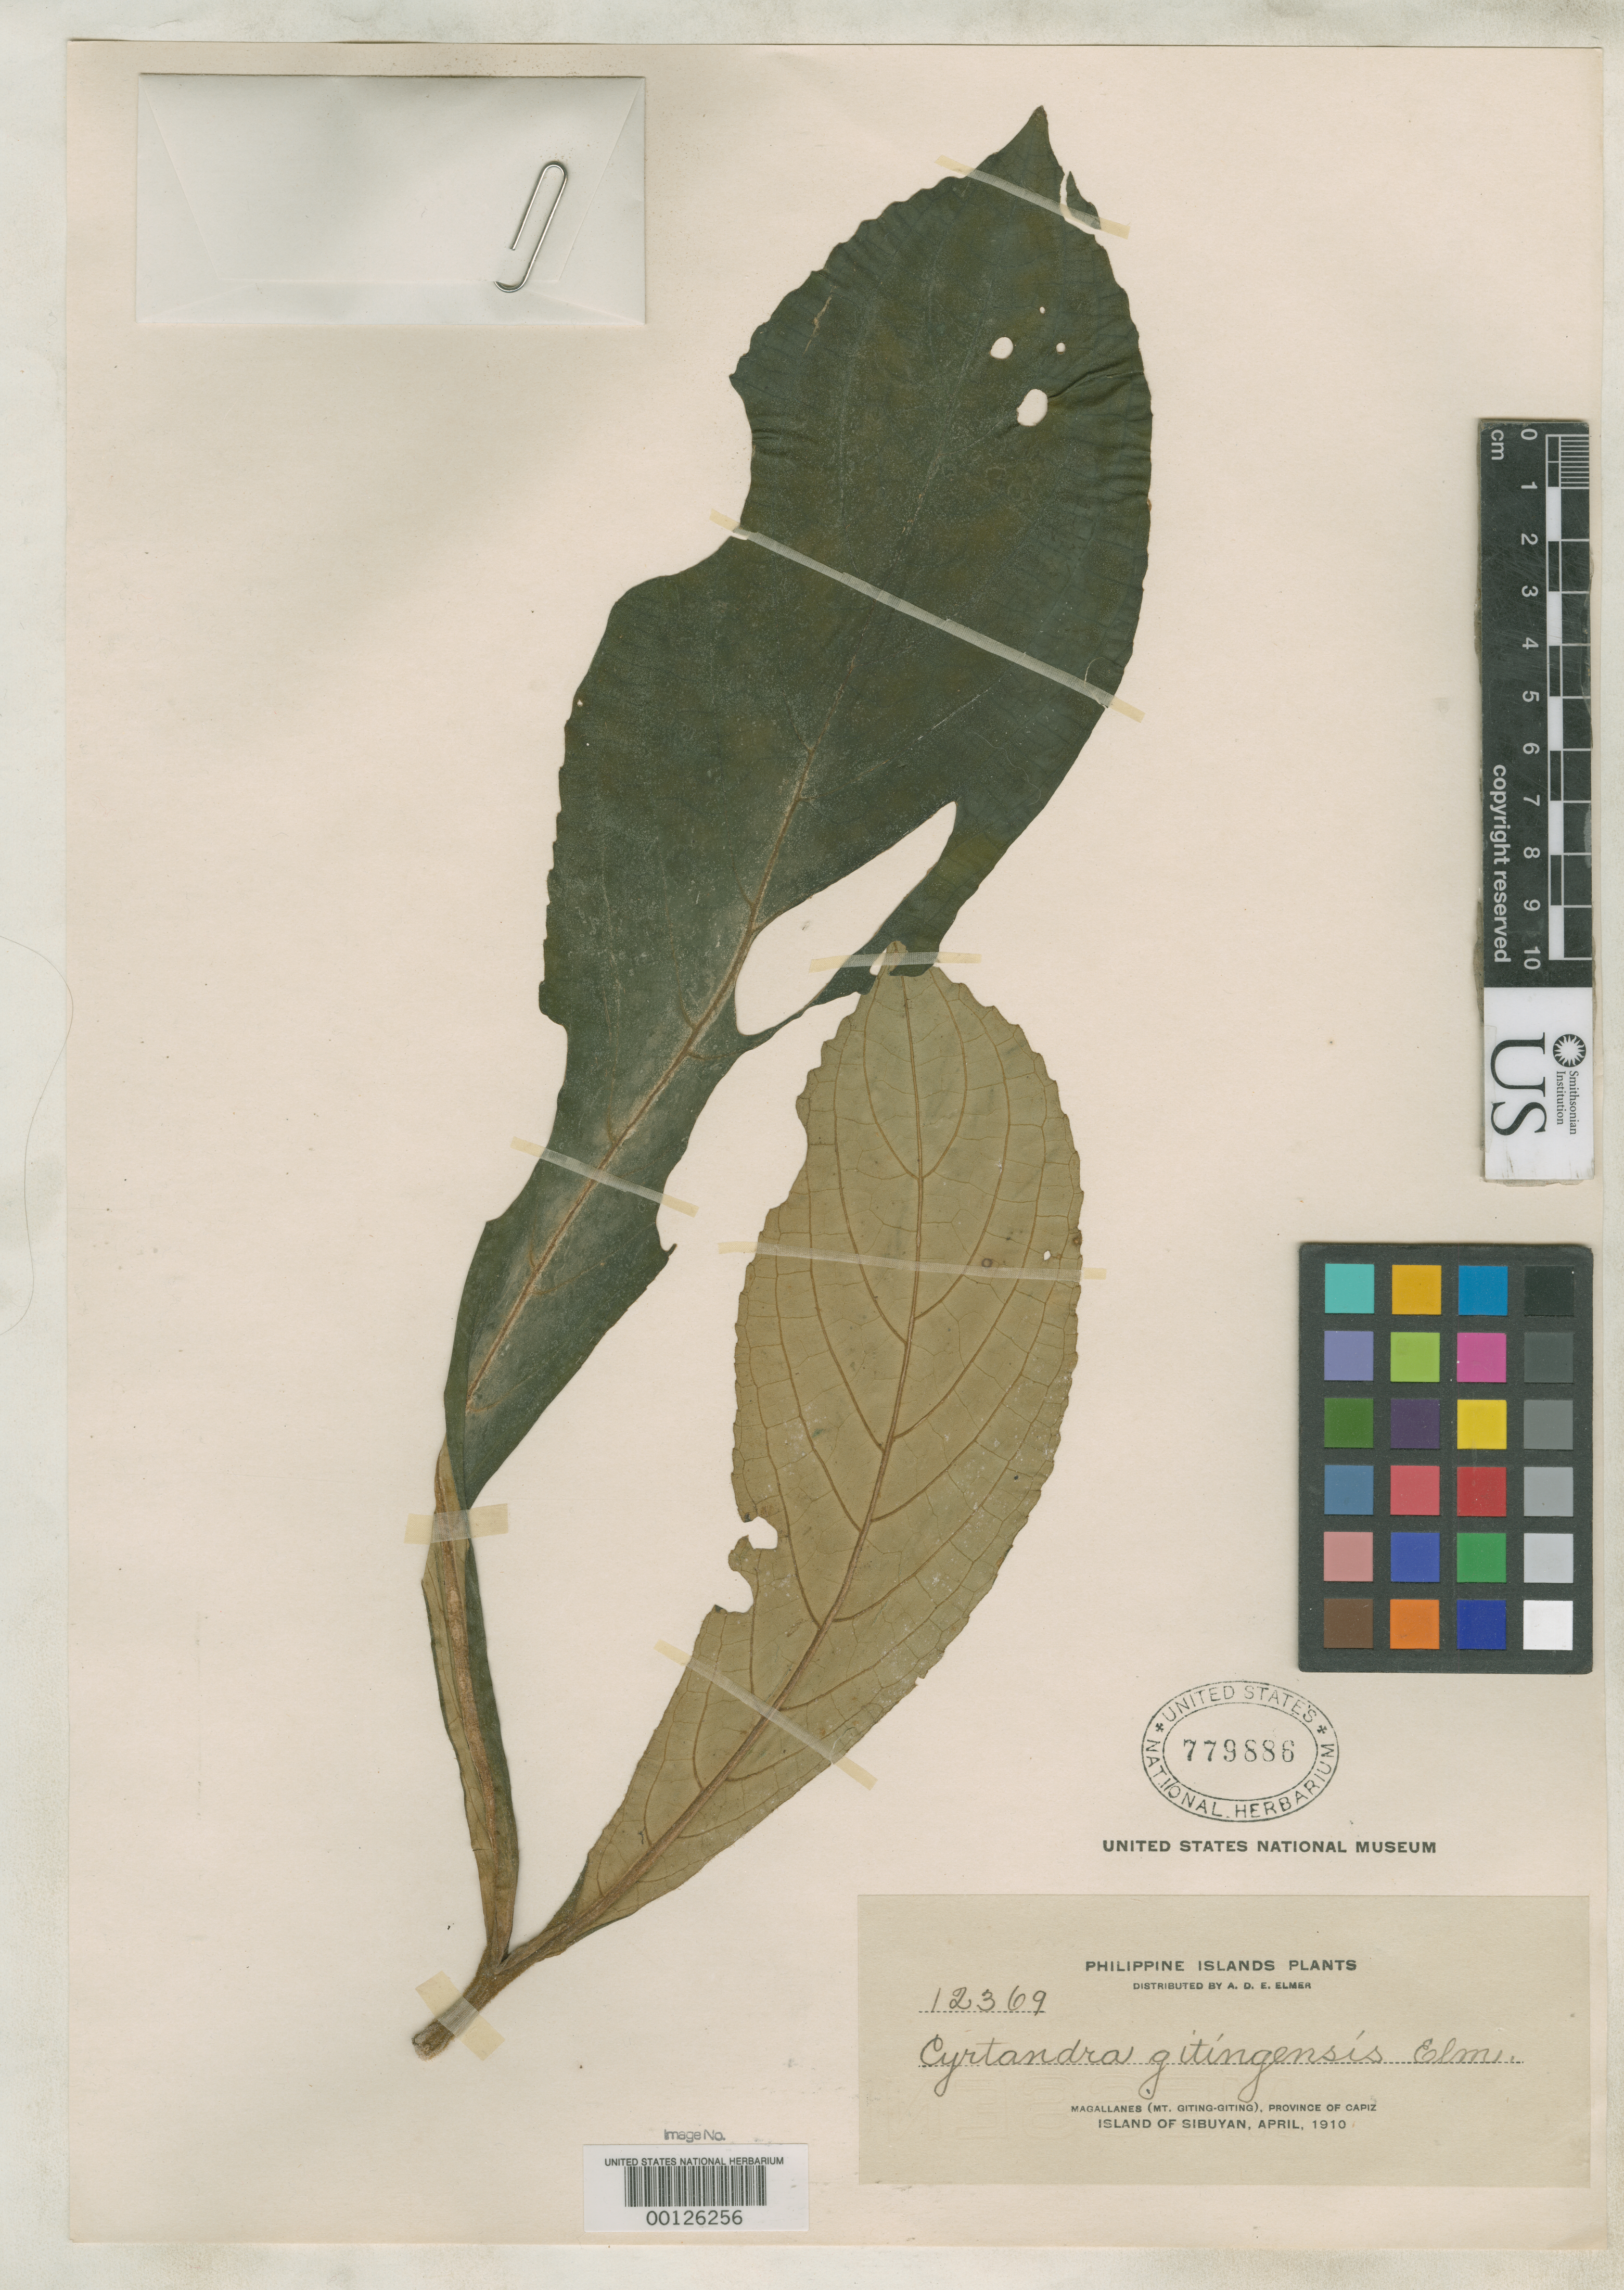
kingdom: Plantae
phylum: Tracheophyta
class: Magnoliopsida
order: Lamiales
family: Gesneriaceae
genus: Cyrtandra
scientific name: Cyrtandra gitingensis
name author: Elmer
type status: Isolectotype; Type Collection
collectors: A. D. E. Elmer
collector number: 12369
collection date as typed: Apr 1910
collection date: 1910-04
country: Philippines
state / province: Mimaropa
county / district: Romblon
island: Sibuyan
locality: Magallanes, Mt. Giting-giting.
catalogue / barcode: US 779886